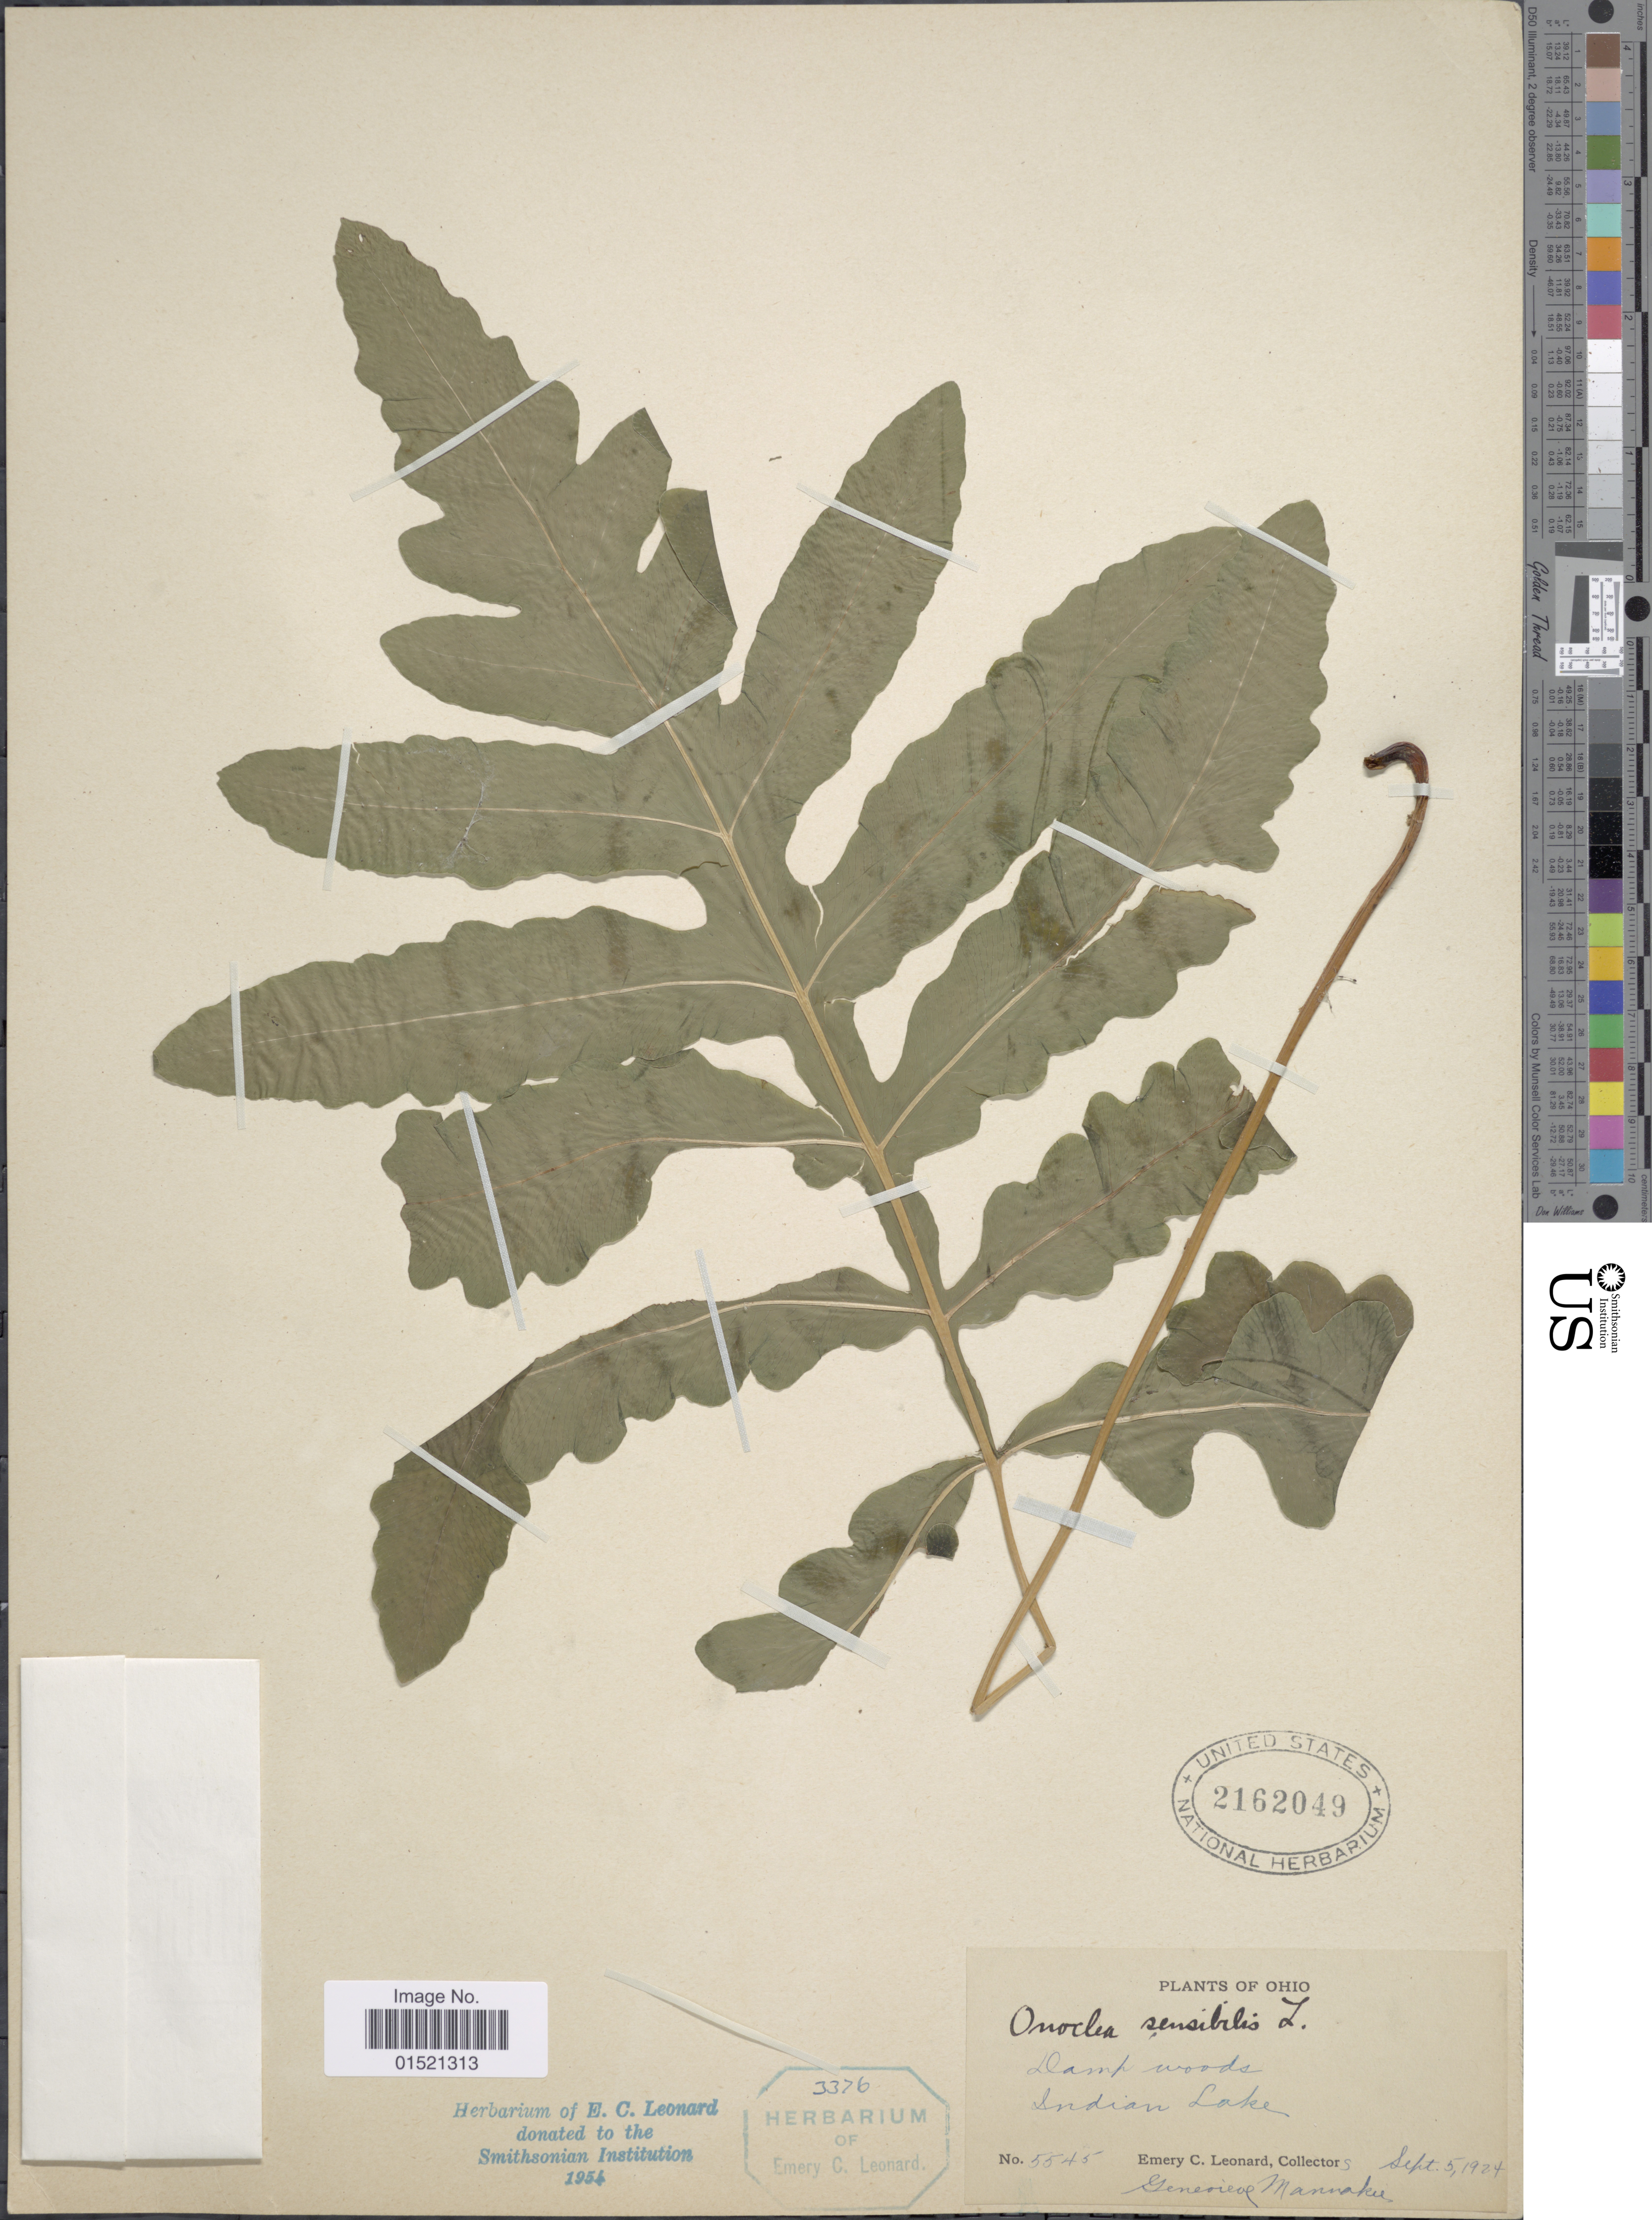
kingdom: Plantae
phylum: Tracheophyta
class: Polypodiopsida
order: Polypodiales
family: Onocleaceae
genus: Onoclea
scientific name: Onoclea sensibilis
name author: L.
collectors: E. C. Leonard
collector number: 5545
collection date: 1924-09-05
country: United States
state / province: Ohio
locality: Damp woods Indian Lake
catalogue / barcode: US 2162049